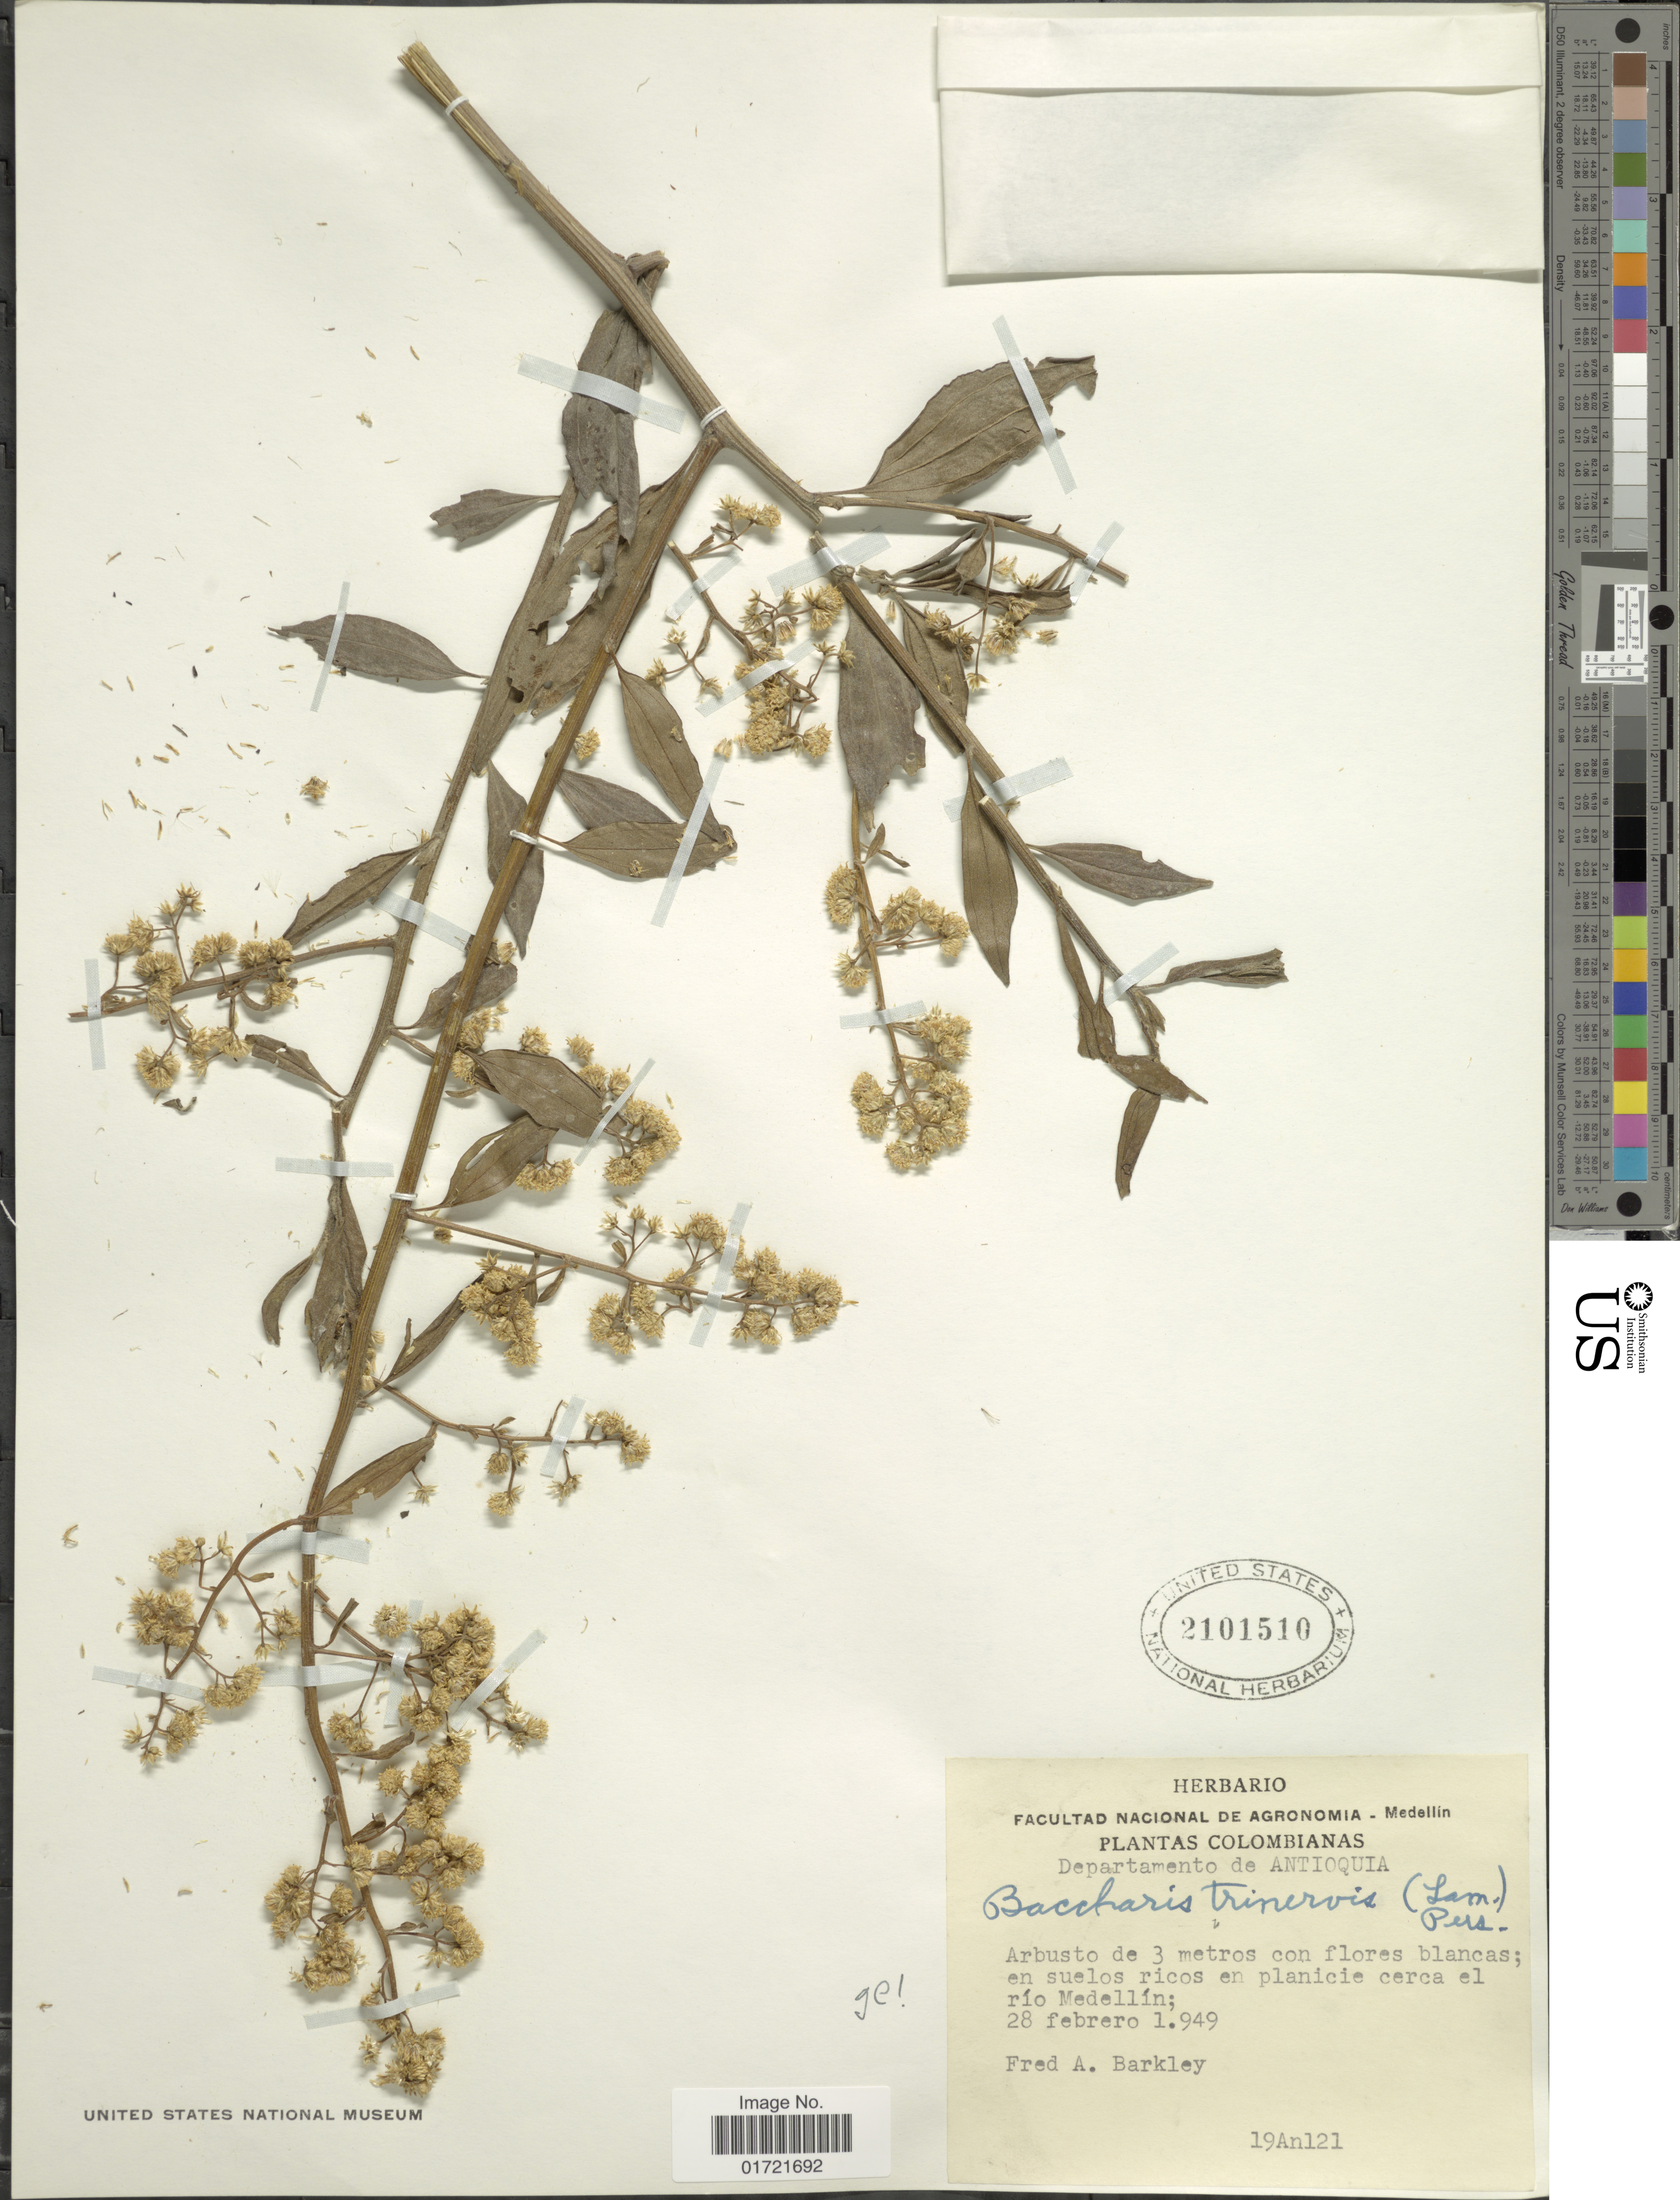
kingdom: Plantae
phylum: Tracheophyta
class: Magnoliopsida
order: Asterales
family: Asteraceae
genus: Baccharis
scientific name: Baccharis trinervis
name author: (Lam.) Pers.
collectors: F. A. Barkley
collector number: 19An121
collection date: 1949-02-28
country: Colombia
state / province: Antioquia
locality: Departamento de Antioquia, En suelos ricos en planicie cerca el rio Medellin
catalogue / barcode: US 2101510